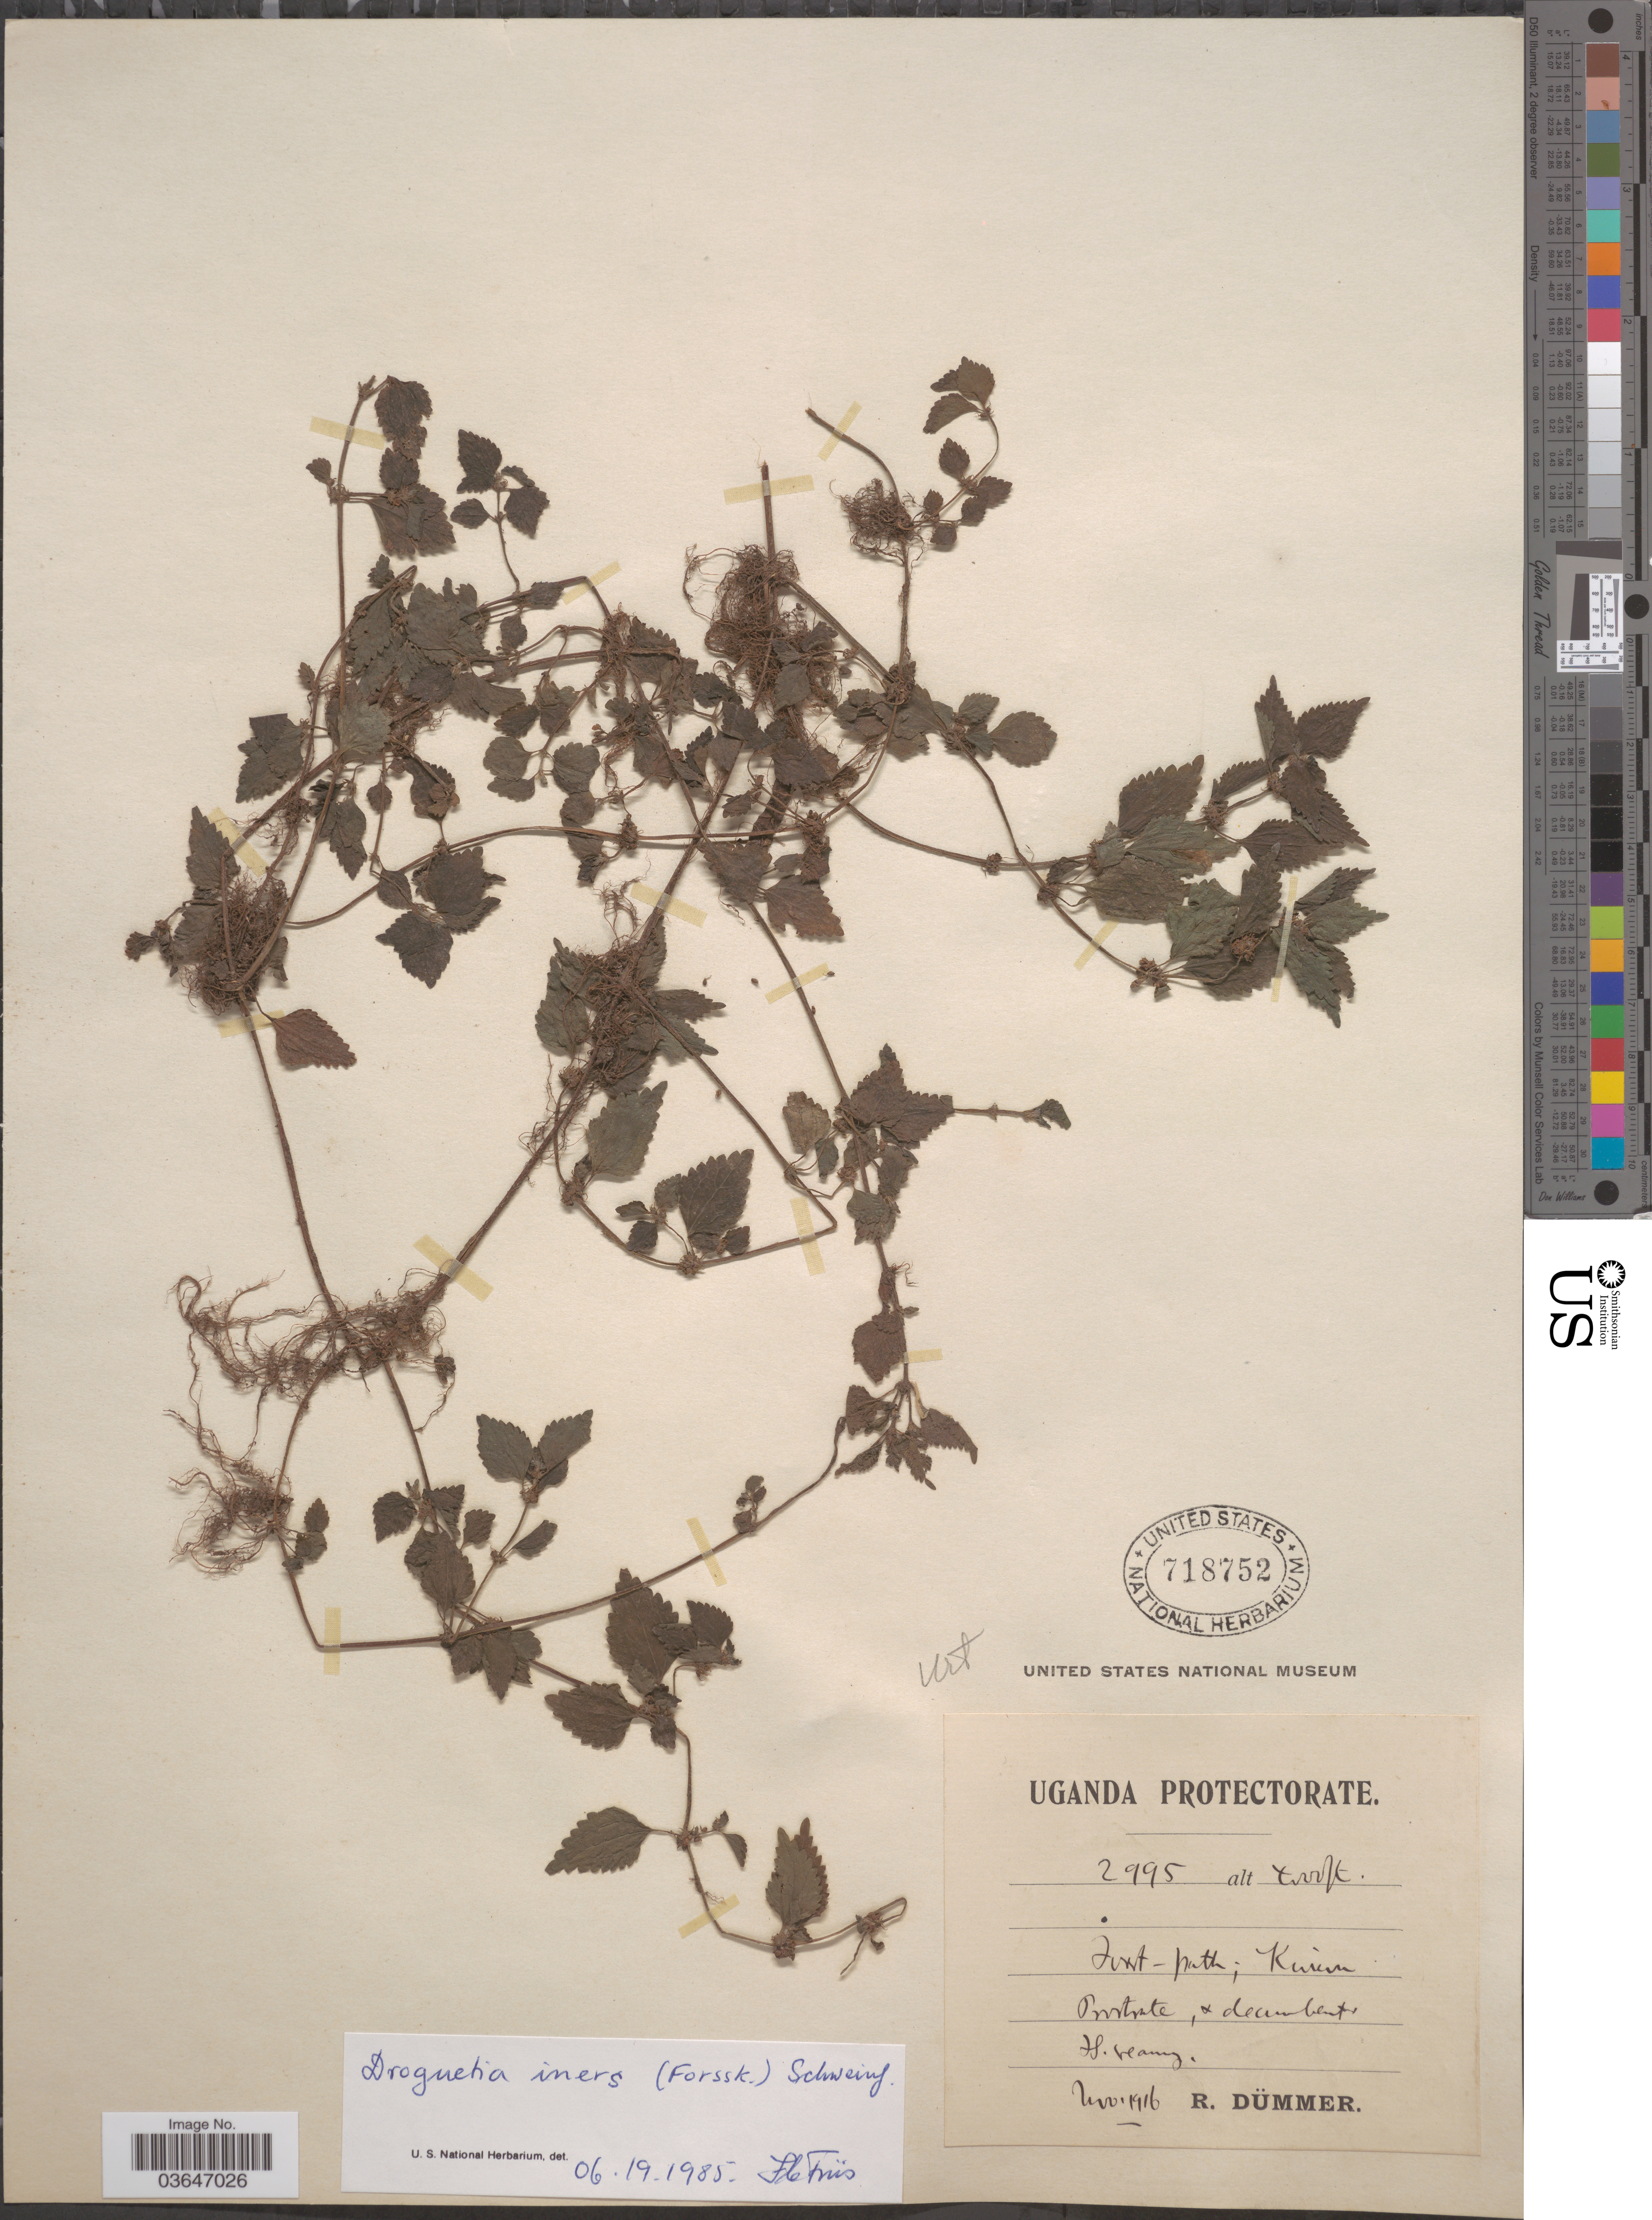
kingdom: Plantae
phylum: Tracheophyta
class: Magnoliopsida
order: Rosales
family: Urticaceae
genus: Droguetia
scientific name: Droguetia iners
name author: (Forssk.) Schweinf.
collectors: R. A. Dümmer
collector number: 2995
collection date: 1916-11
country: Uganda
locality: Uganda Protectorate. Forest-path; Kivuvu.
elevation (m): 1219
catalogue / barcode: US 718752